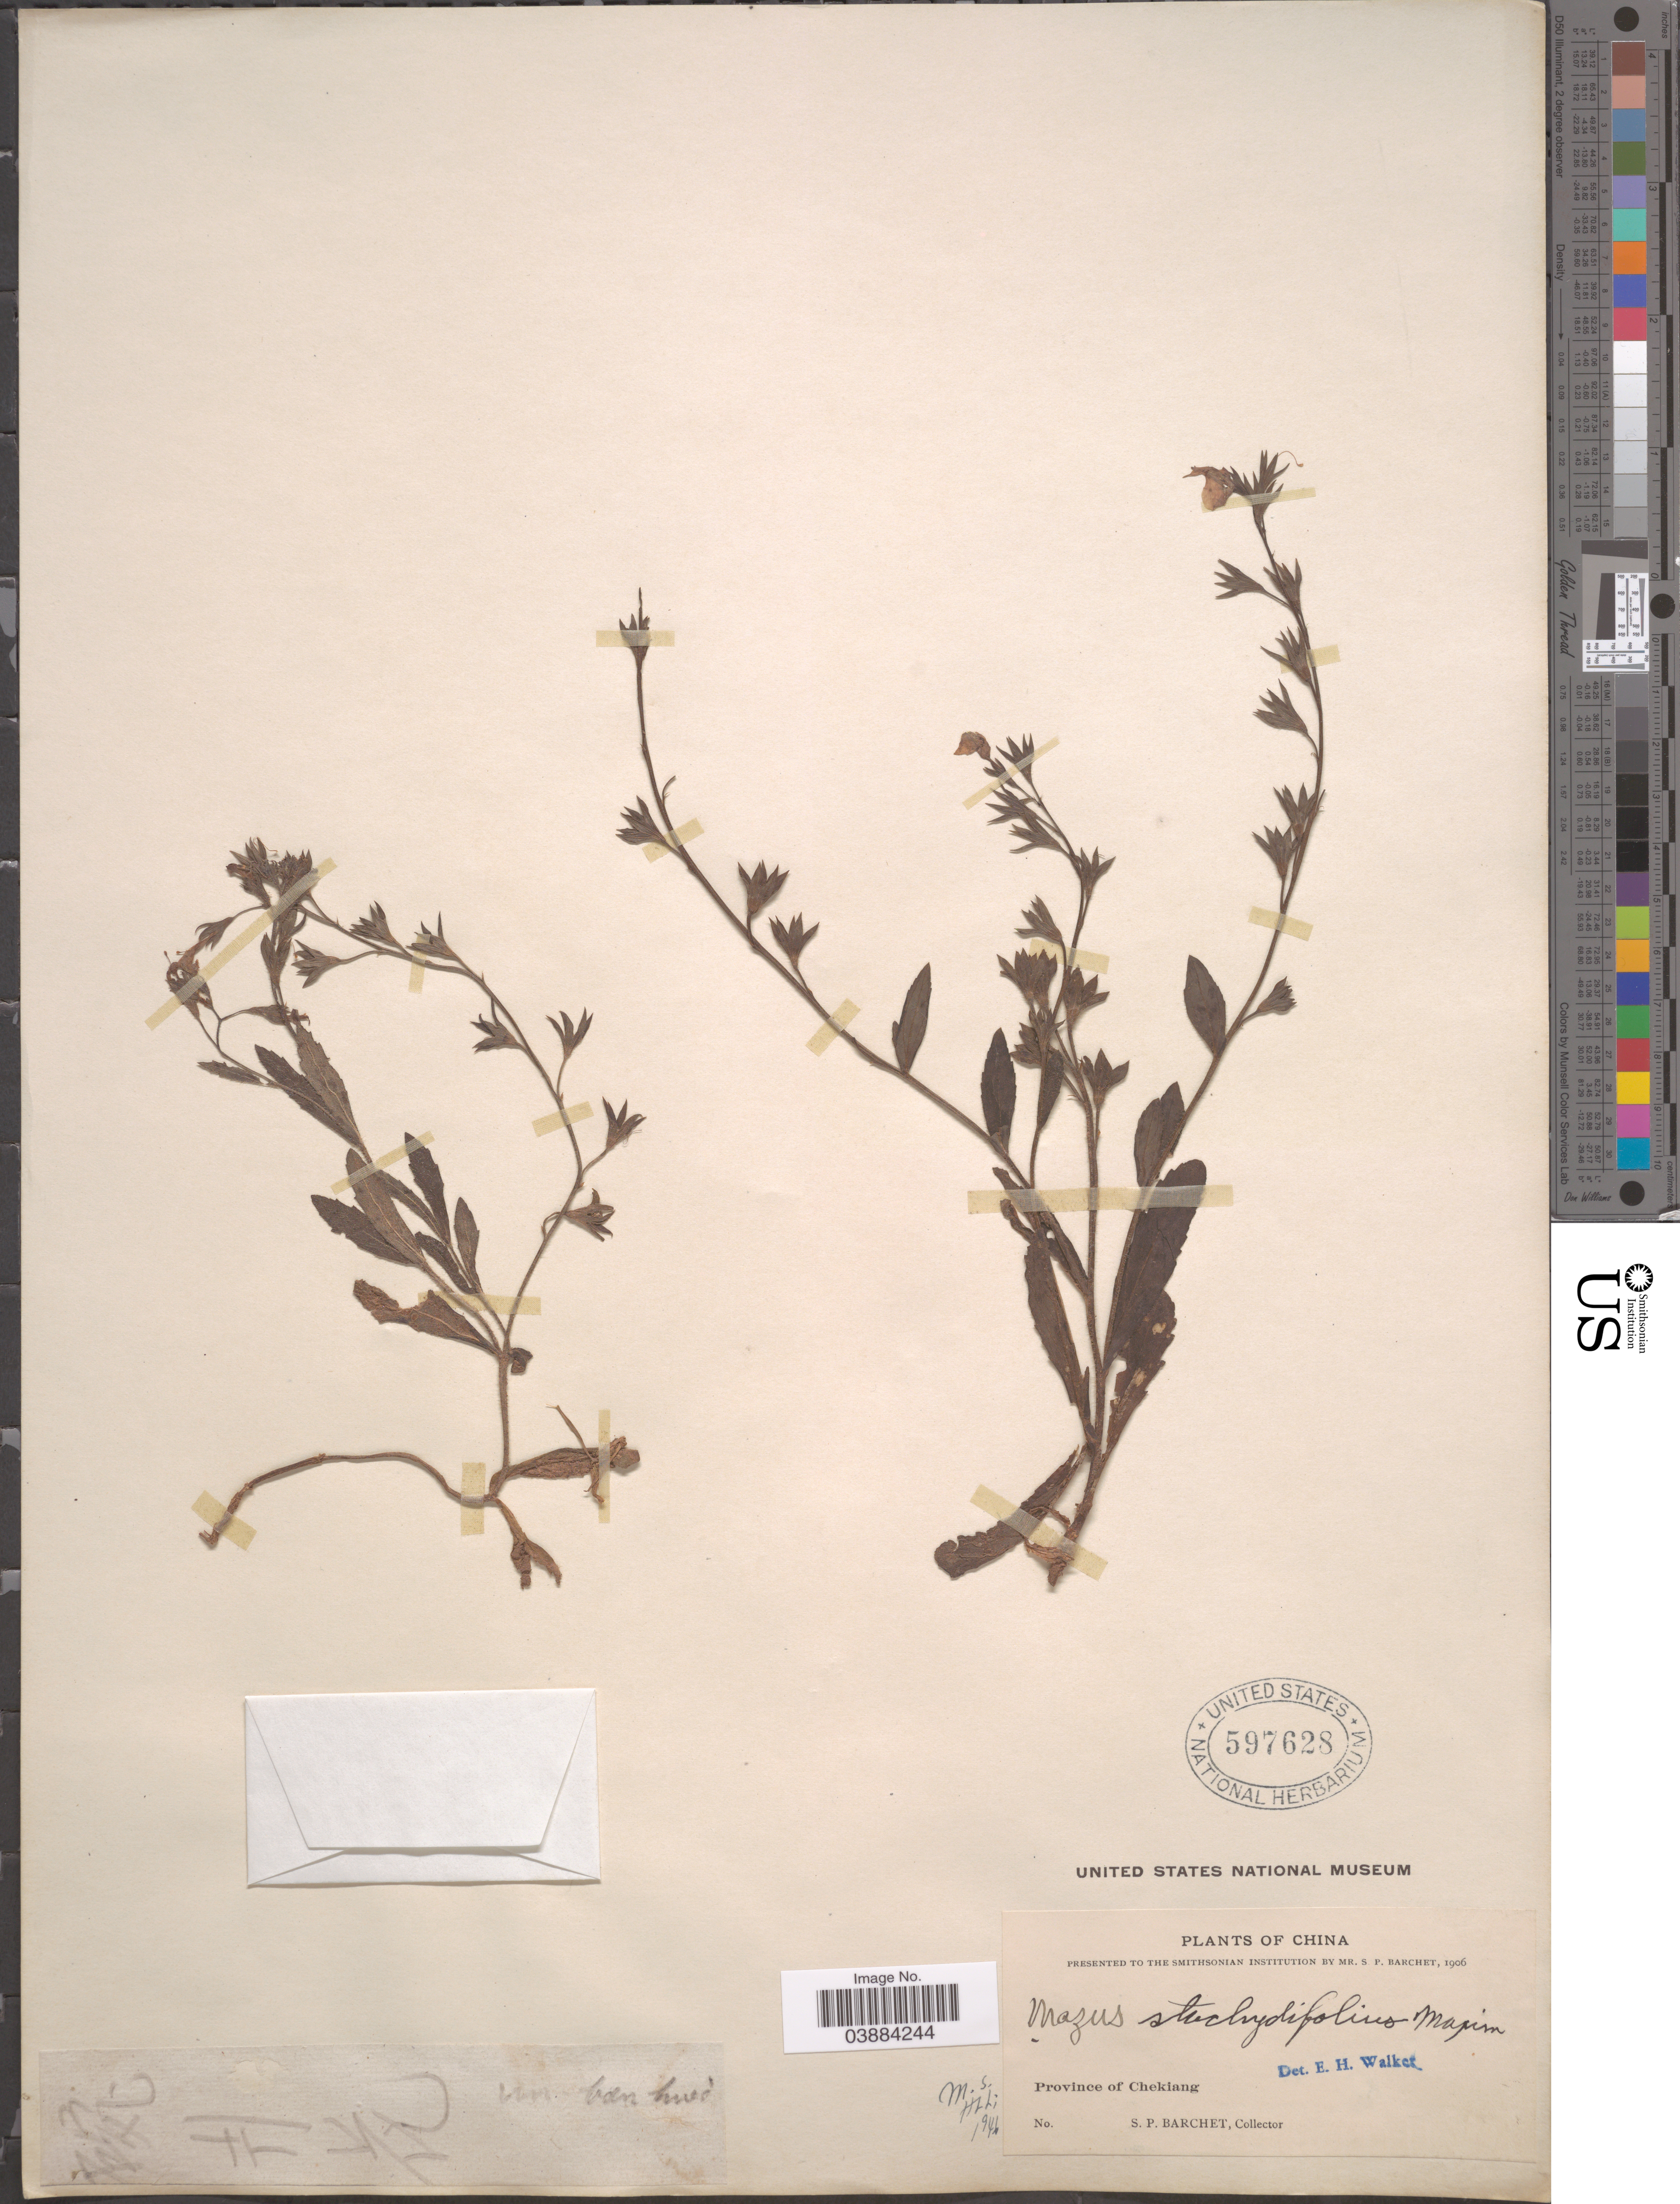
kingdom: Plantae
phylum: Tracheophyta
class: Magnoliopsida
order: Lamiales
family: Mazaceae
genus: Mazus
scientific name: Mazus stachydifolius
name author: (Turcz.) Maxim.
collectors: S. P. Barchet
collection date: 1906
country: China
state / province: Zhejiang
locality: Province of Chekiang.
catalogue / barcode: US 597628